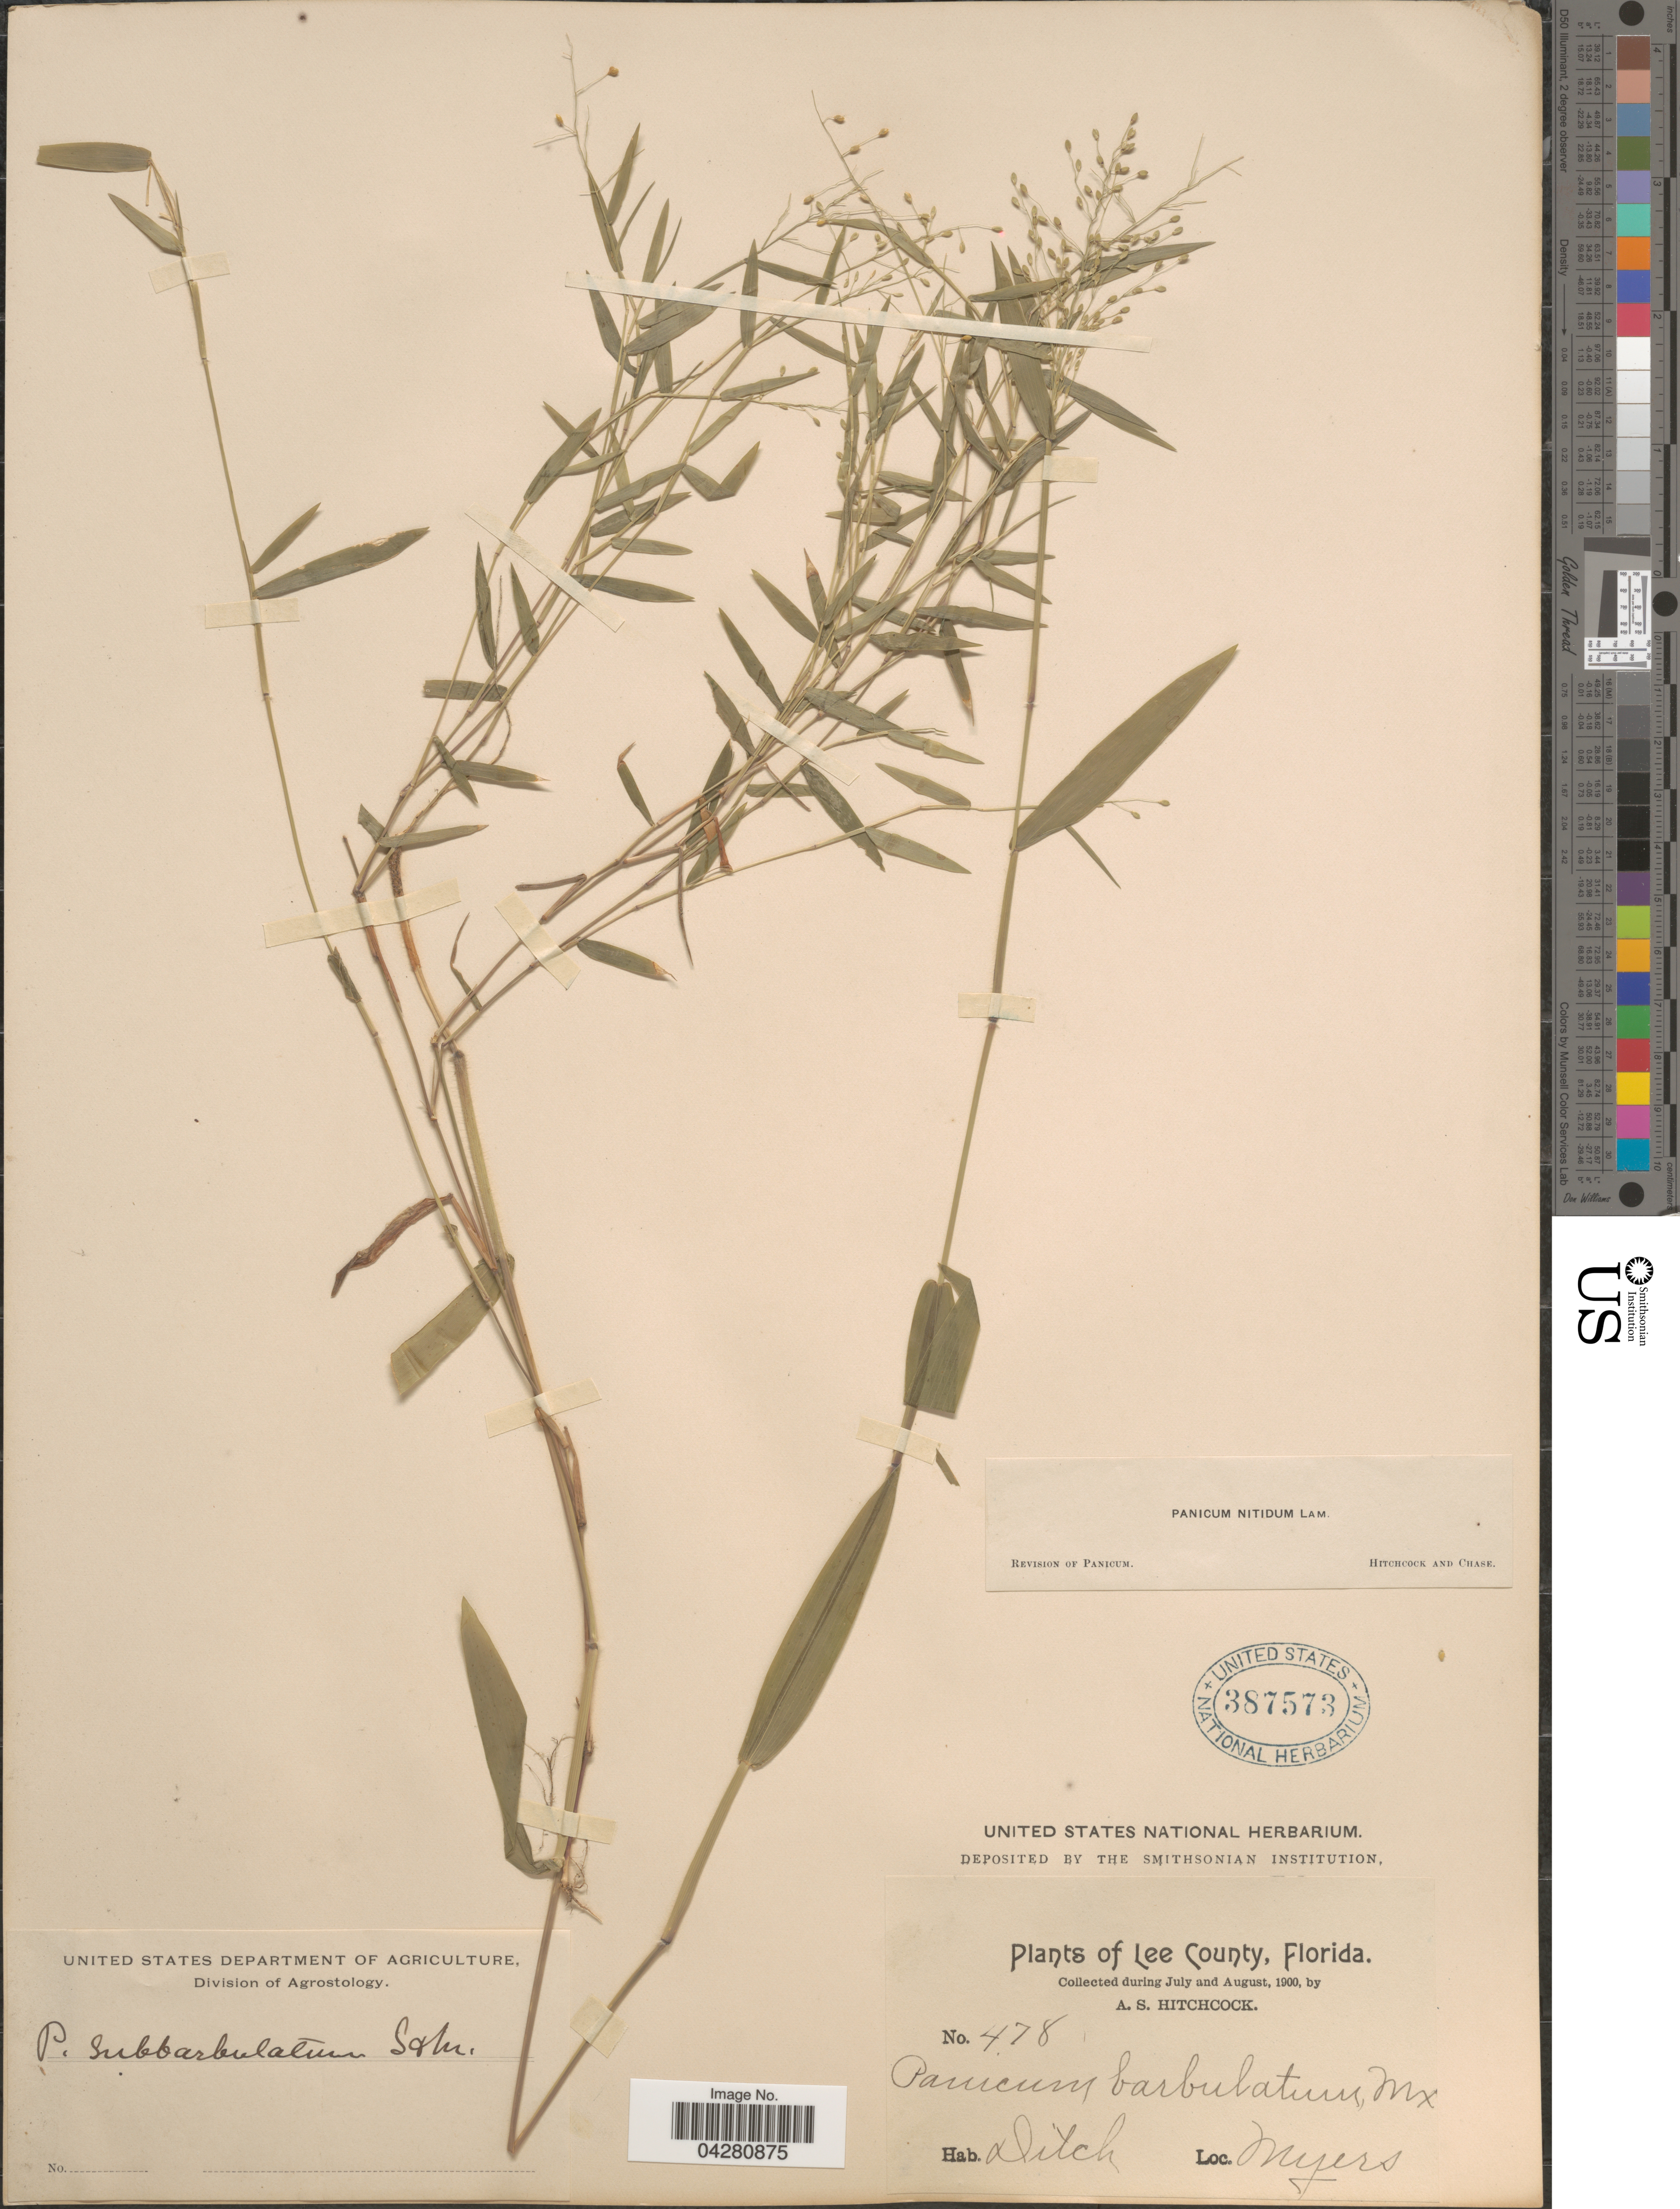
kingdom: Plantae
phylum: Tracheophyta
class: Liliopsida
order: Poales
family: Poaceae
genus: Dichanthelium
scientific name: Dichanthelium dichotomum var. dichotomum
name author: (L.) Gould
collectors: A. S. Hitchcock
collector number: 478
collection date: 1900-07/1900-08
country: United States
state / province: Florida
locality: Lee County. Ditch. Myers.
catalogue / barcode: US 387573